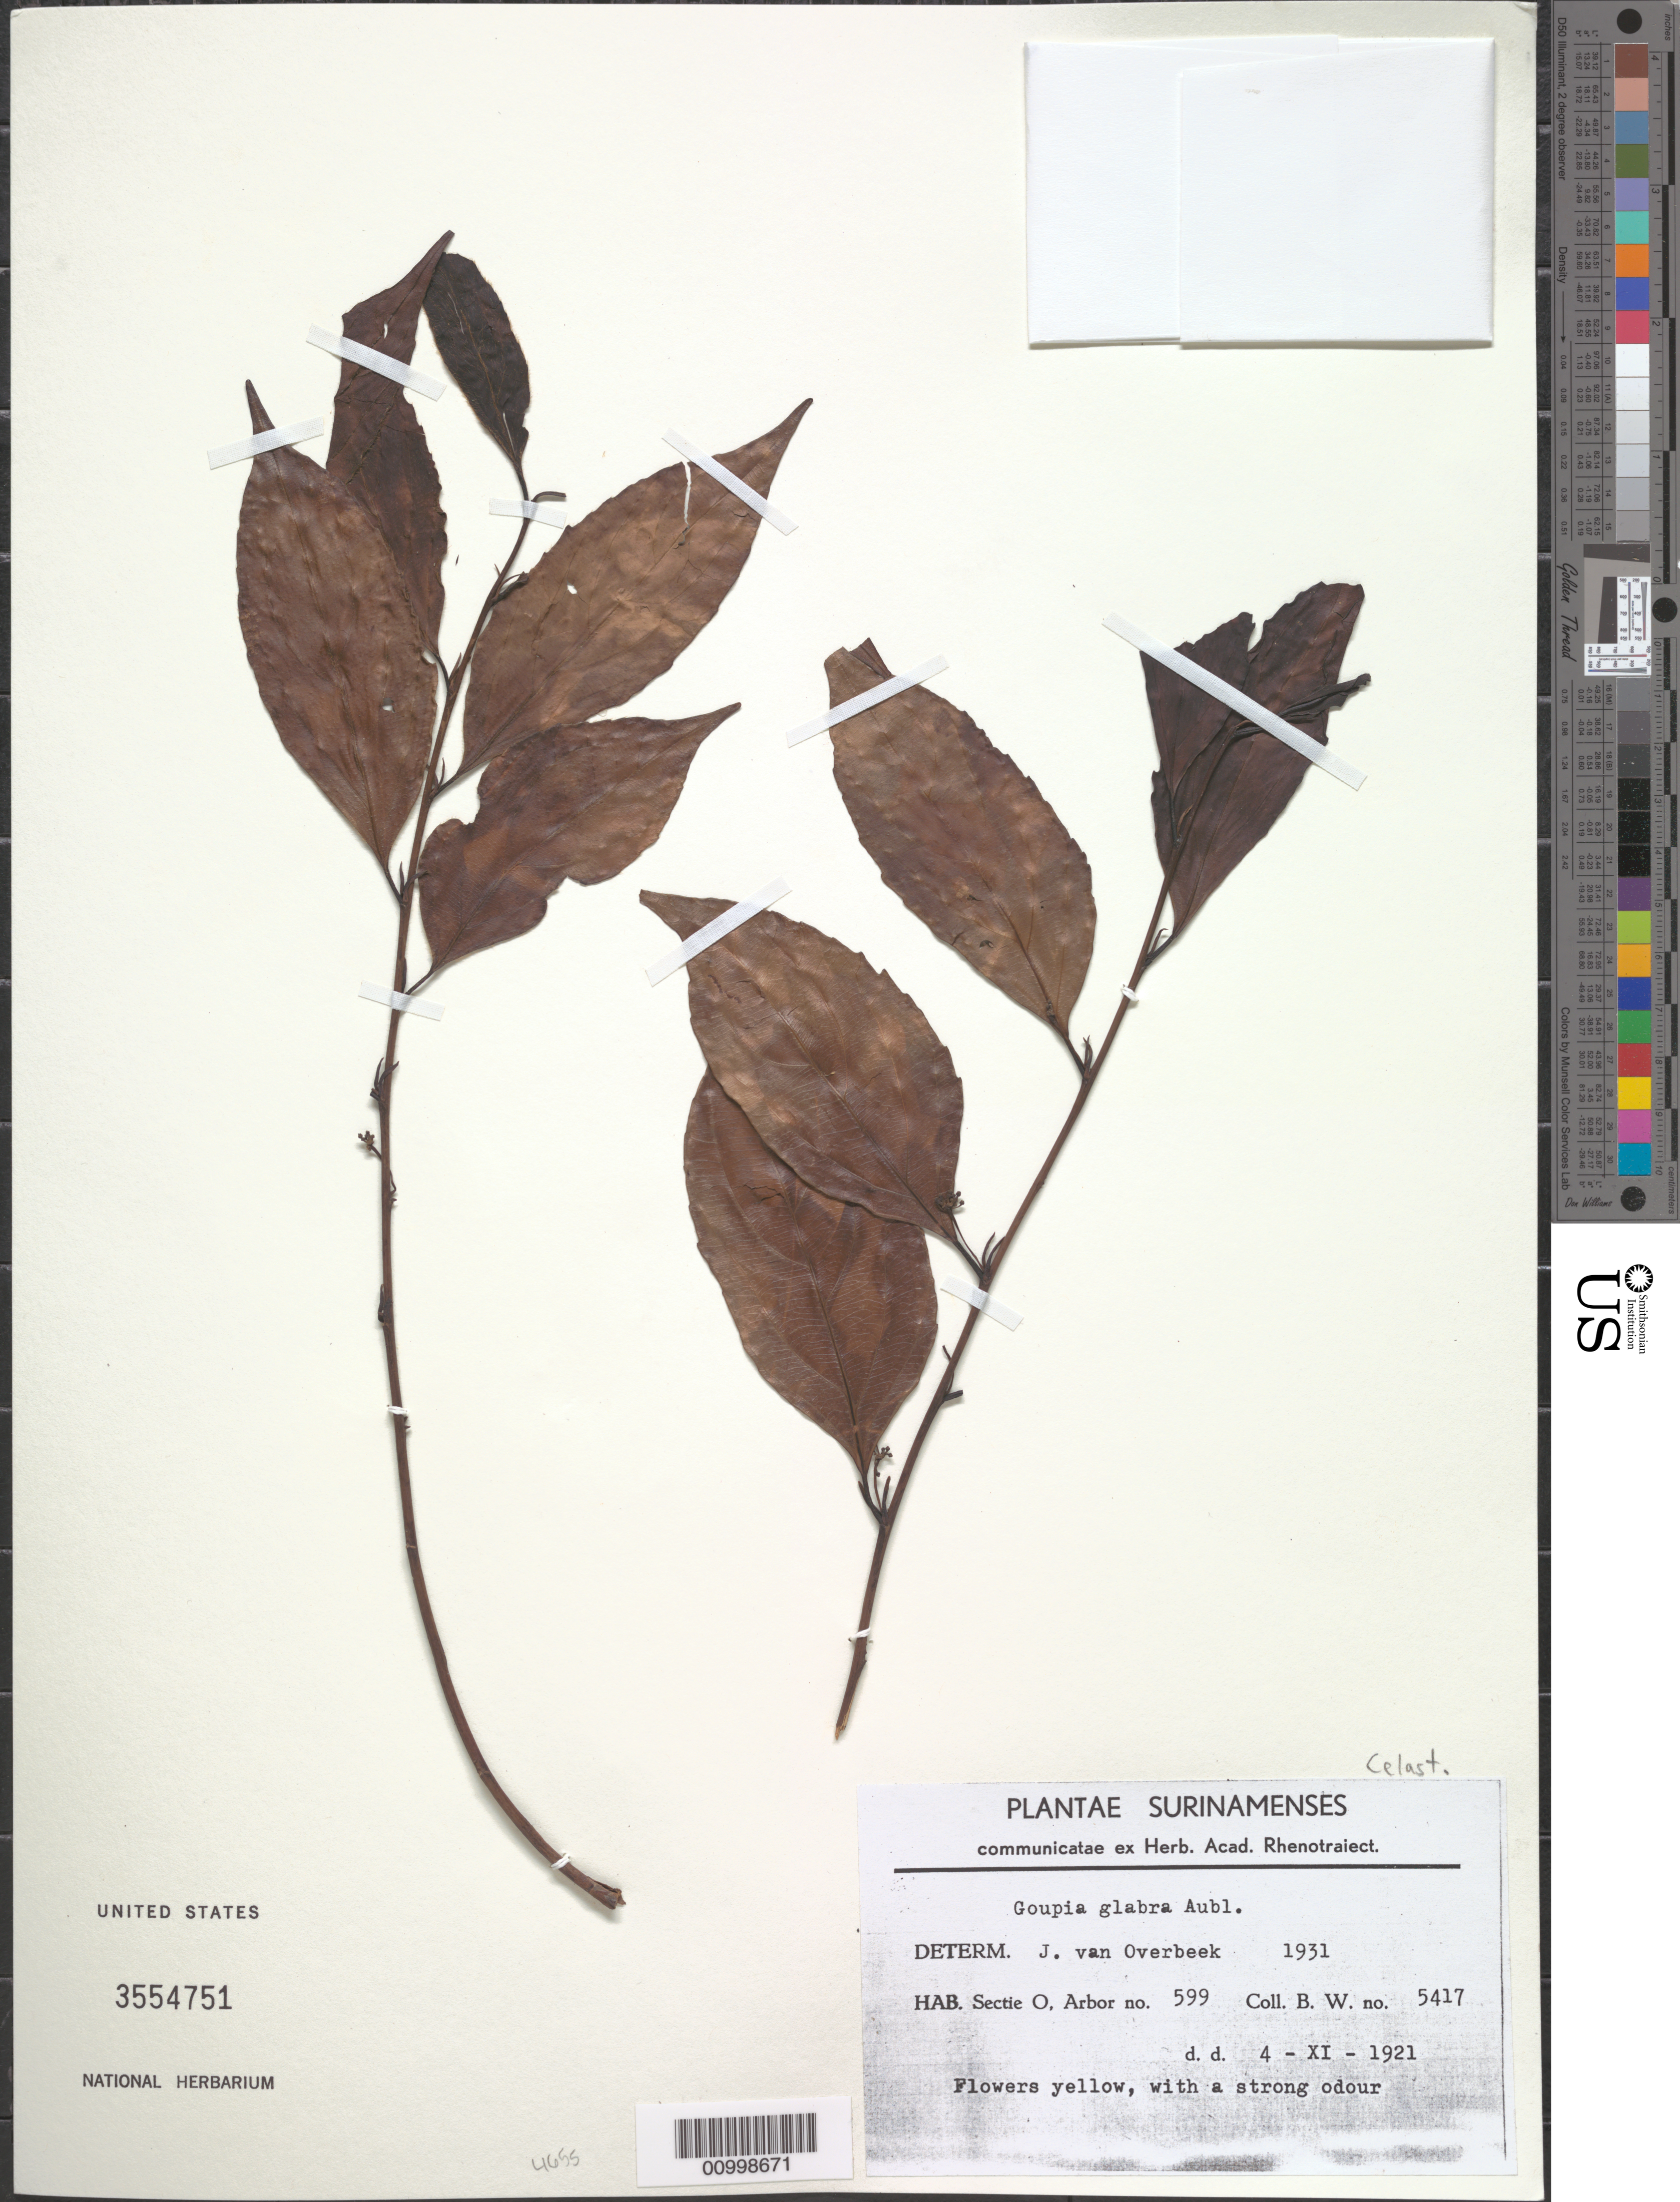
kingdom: Plantae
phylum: Tracheophyta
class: Magnoliopsida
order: Malpighiales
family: Goupiaceae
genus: Goupia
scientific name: Goupia glabra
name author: Aubl.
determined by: Overbeek, J. van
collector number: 5417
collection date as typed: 4-Nov-21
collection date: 1921-11-04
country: Suriname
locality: Forest Reserve, Sectie O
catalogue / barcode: US 3554751